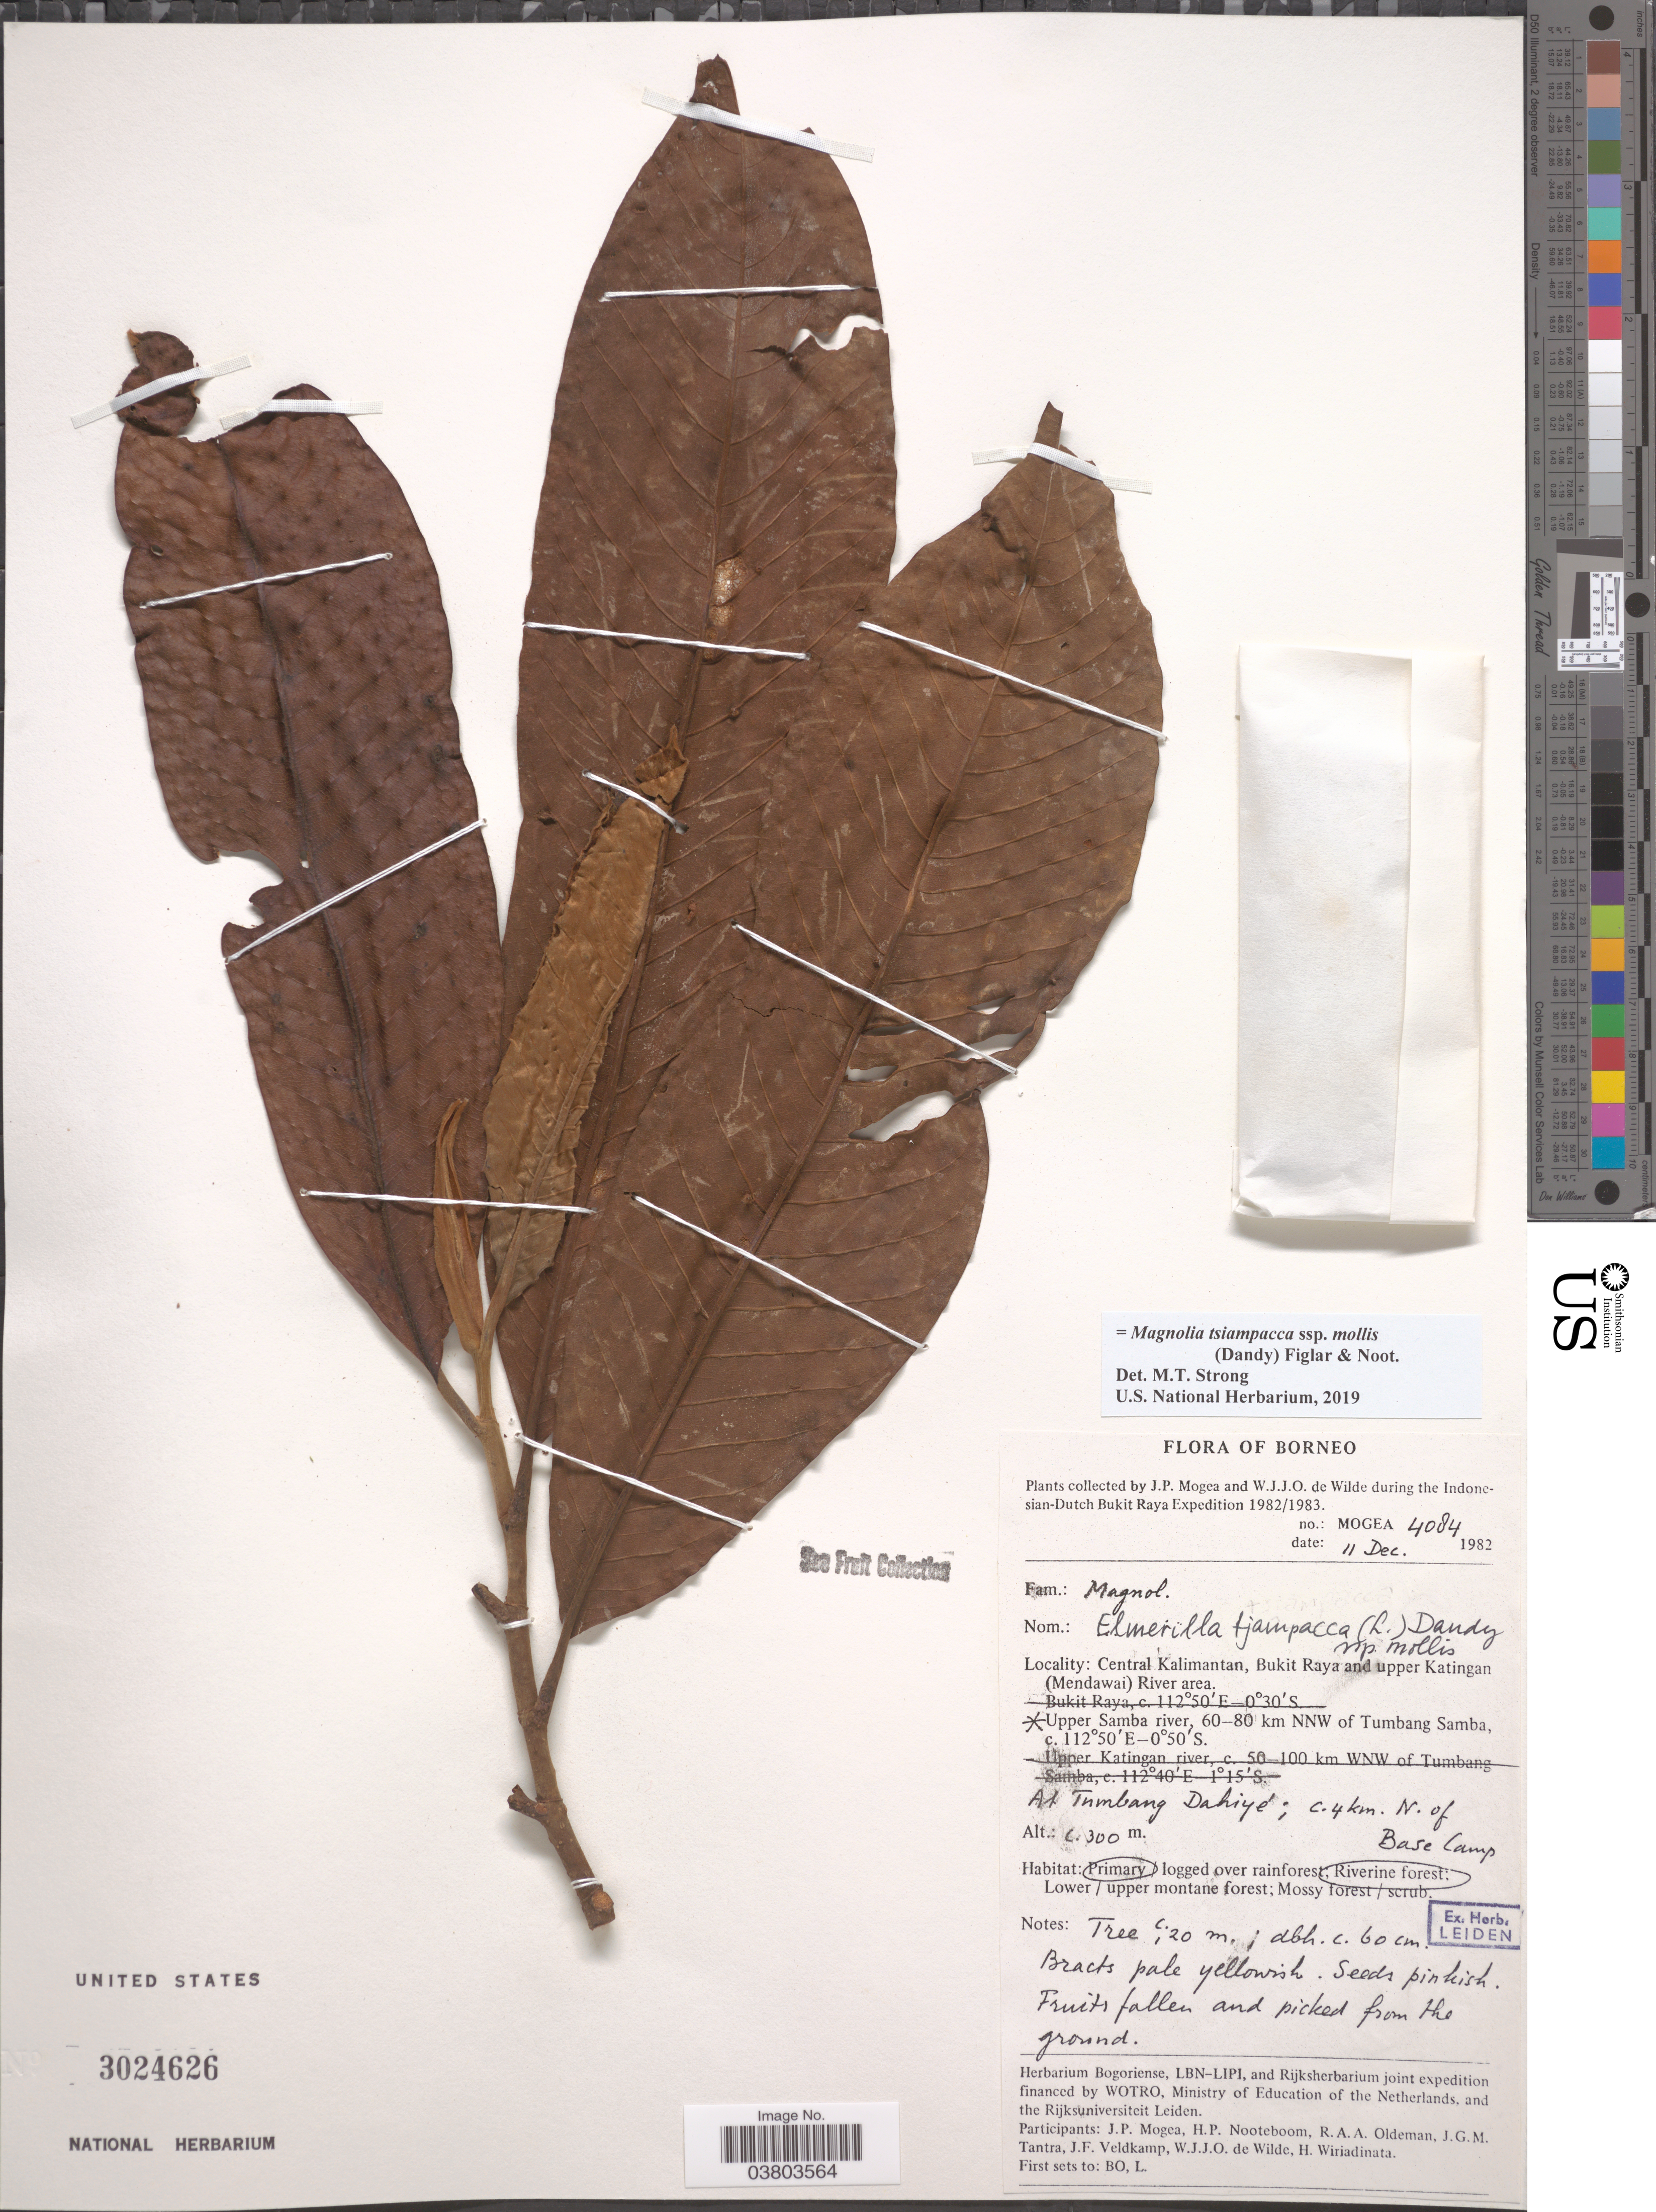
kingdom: Plantae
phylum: Tracheophyta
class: Magnoliopsida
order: Magnoliales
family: Magnoliaceae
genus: Magnolia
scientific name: Magnolia tsiampacca subsp. mollis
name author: (Dandy) Figlar & Noot.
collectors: J. Mogea & W. J. de Wilde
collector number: MOGEA 4084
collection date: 1982-12-11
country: Indonesia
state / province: Kalimantan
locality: Borneo. Central Kalimantan, Bukit Raya and upper Katingan (Mendawai) River area. Upper Samba river, 60-80 km NNW of Tumbang Samba. At Tumbang Dahiyé; c. 4 km. N. of Base Camp.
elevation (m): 300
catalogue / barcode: US 3024626